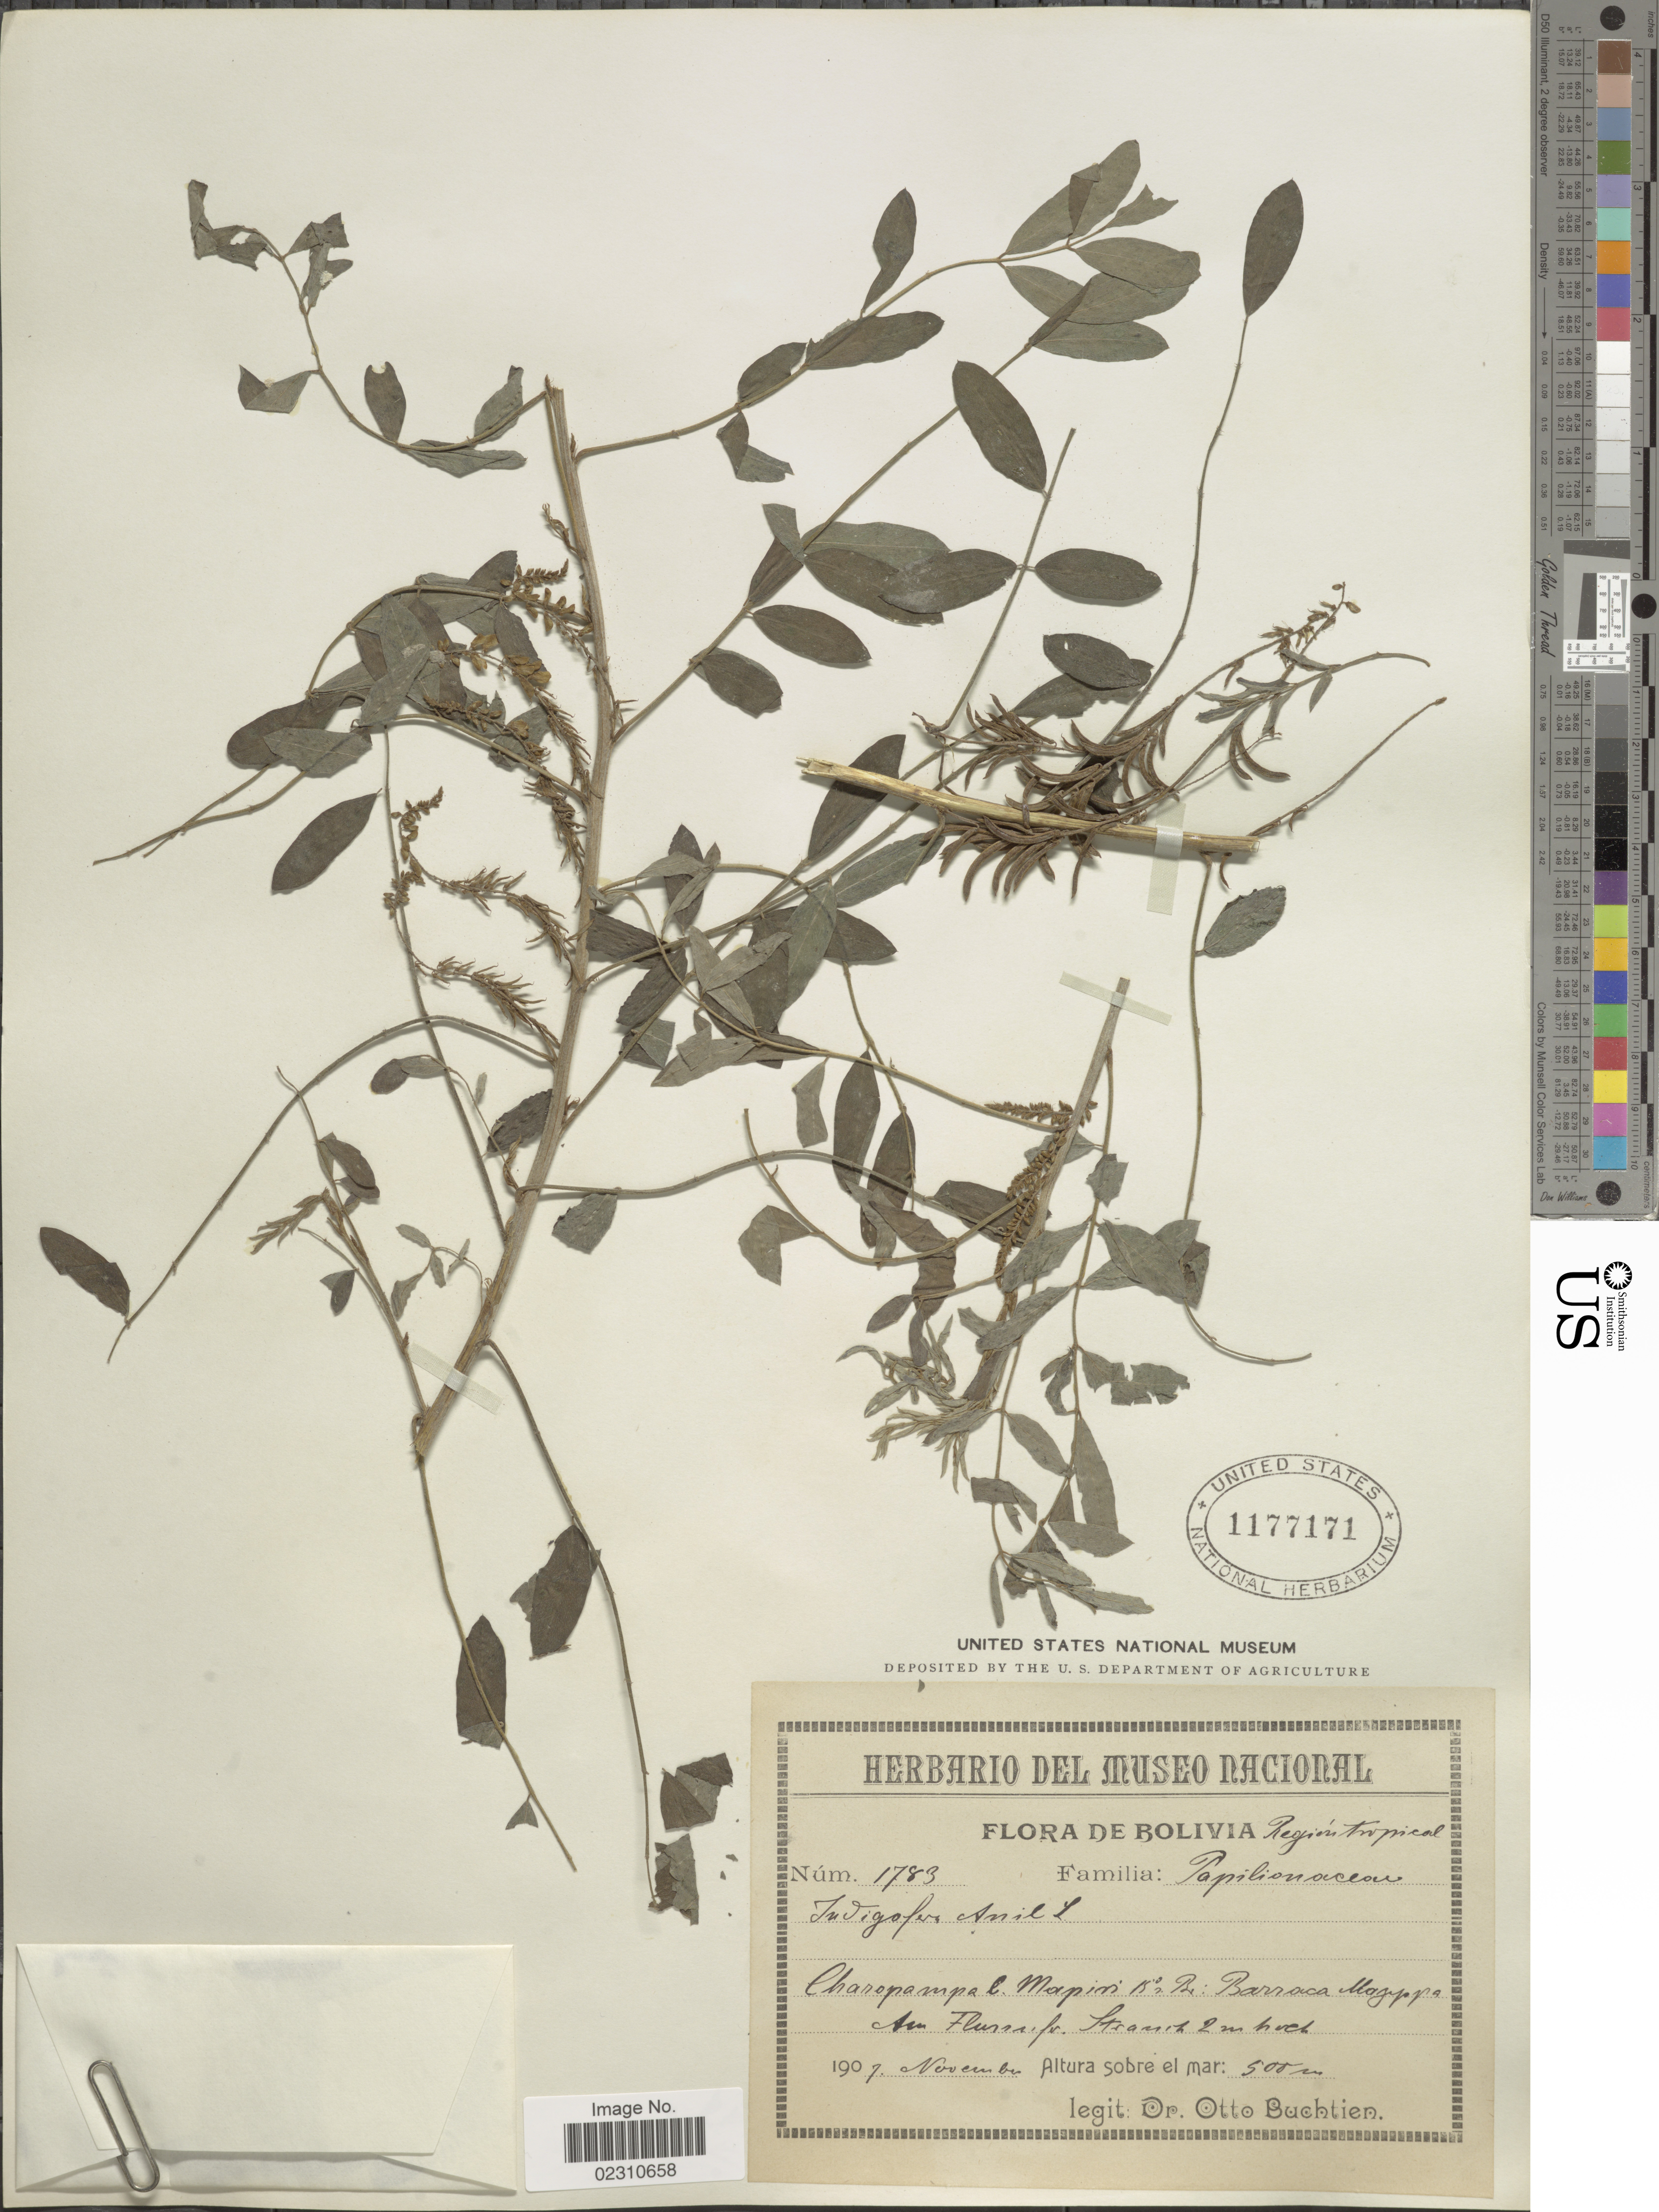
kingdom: Plantae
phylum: Tracheophyta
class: Magnoliopsida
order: Fabales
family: Fabaceae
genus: Indigofera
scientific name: Indigofera suffruticosa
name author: Mill.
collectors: O. Buchtien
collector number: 1783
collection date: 1907-11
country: Bolivia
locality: Bolivia region trop. Charopampa l. Mapiri. 15°s. Br. Barranca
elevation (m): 500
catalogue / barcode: US 1177171